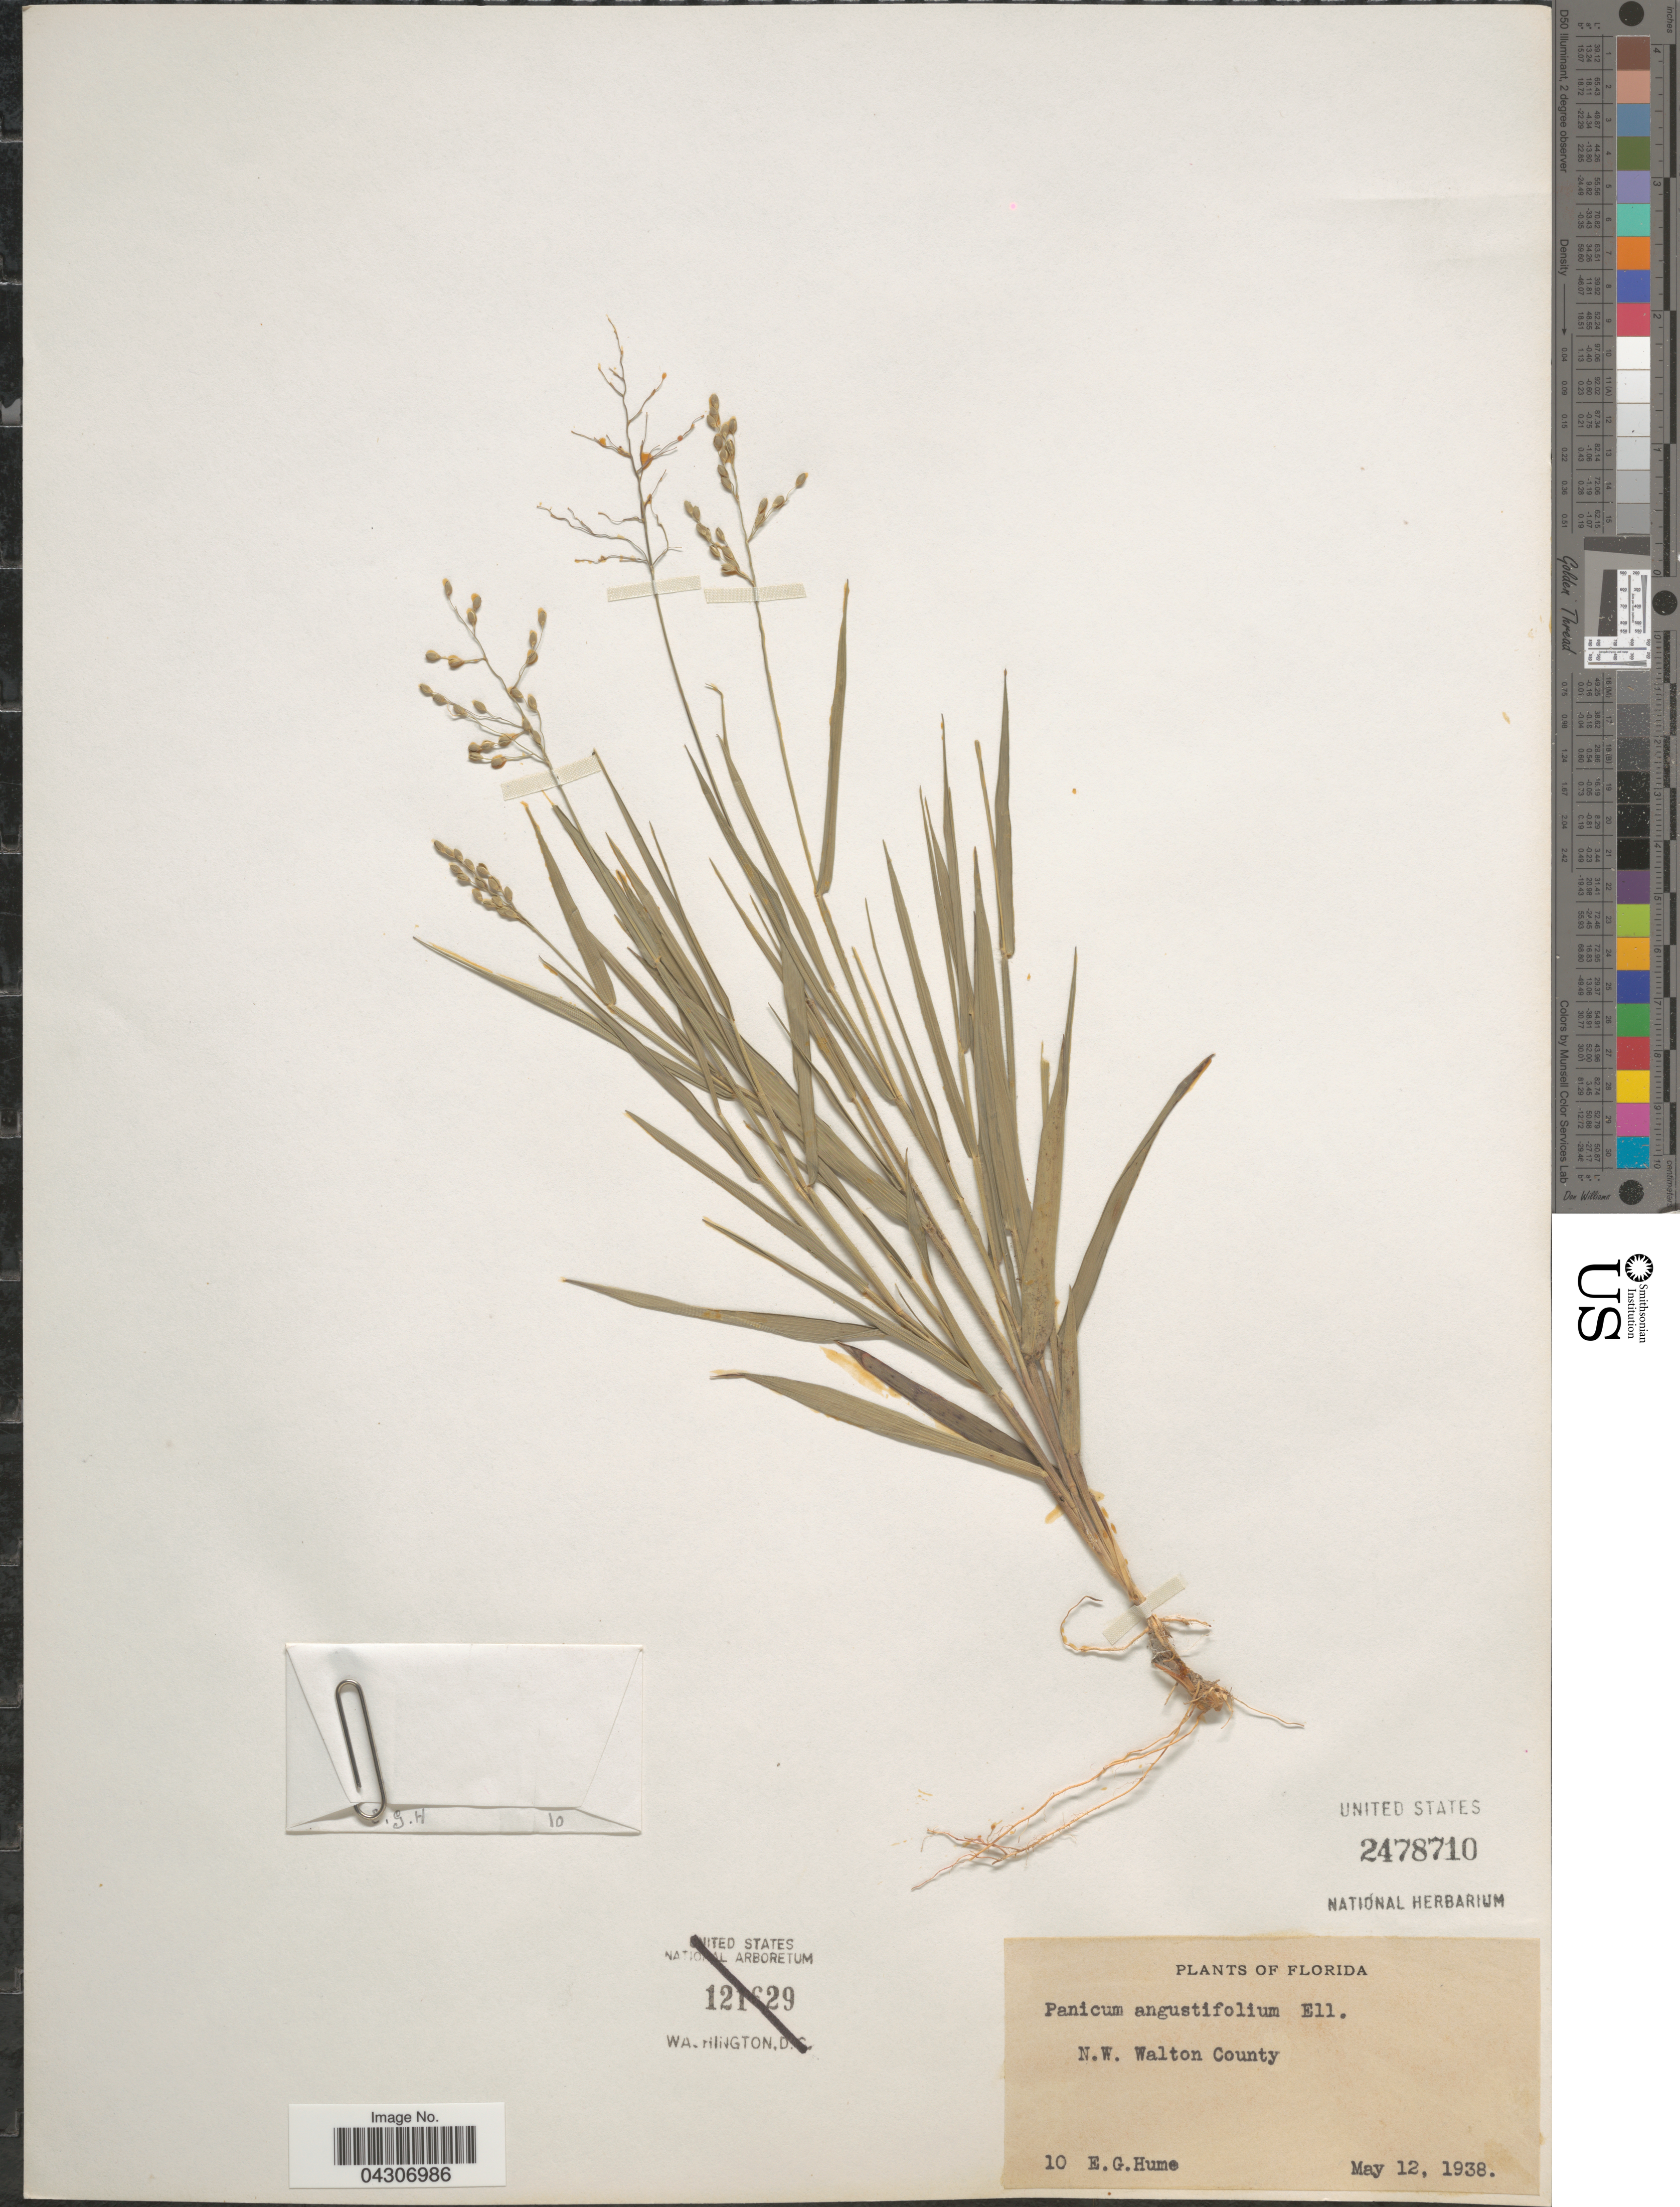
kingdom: Plantae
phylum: Tracheophyta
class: Liliopsida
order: Poales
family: Poaceae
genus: Dichanthelium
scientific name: Dichanthelium aciculare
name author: (Desv. ex Poir.) Gould & C.A. Clark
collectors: E. Hume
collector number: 10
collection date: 1938-05-12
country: United States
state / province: Florida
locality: N.W. Walton County.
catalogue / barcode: US 2478710